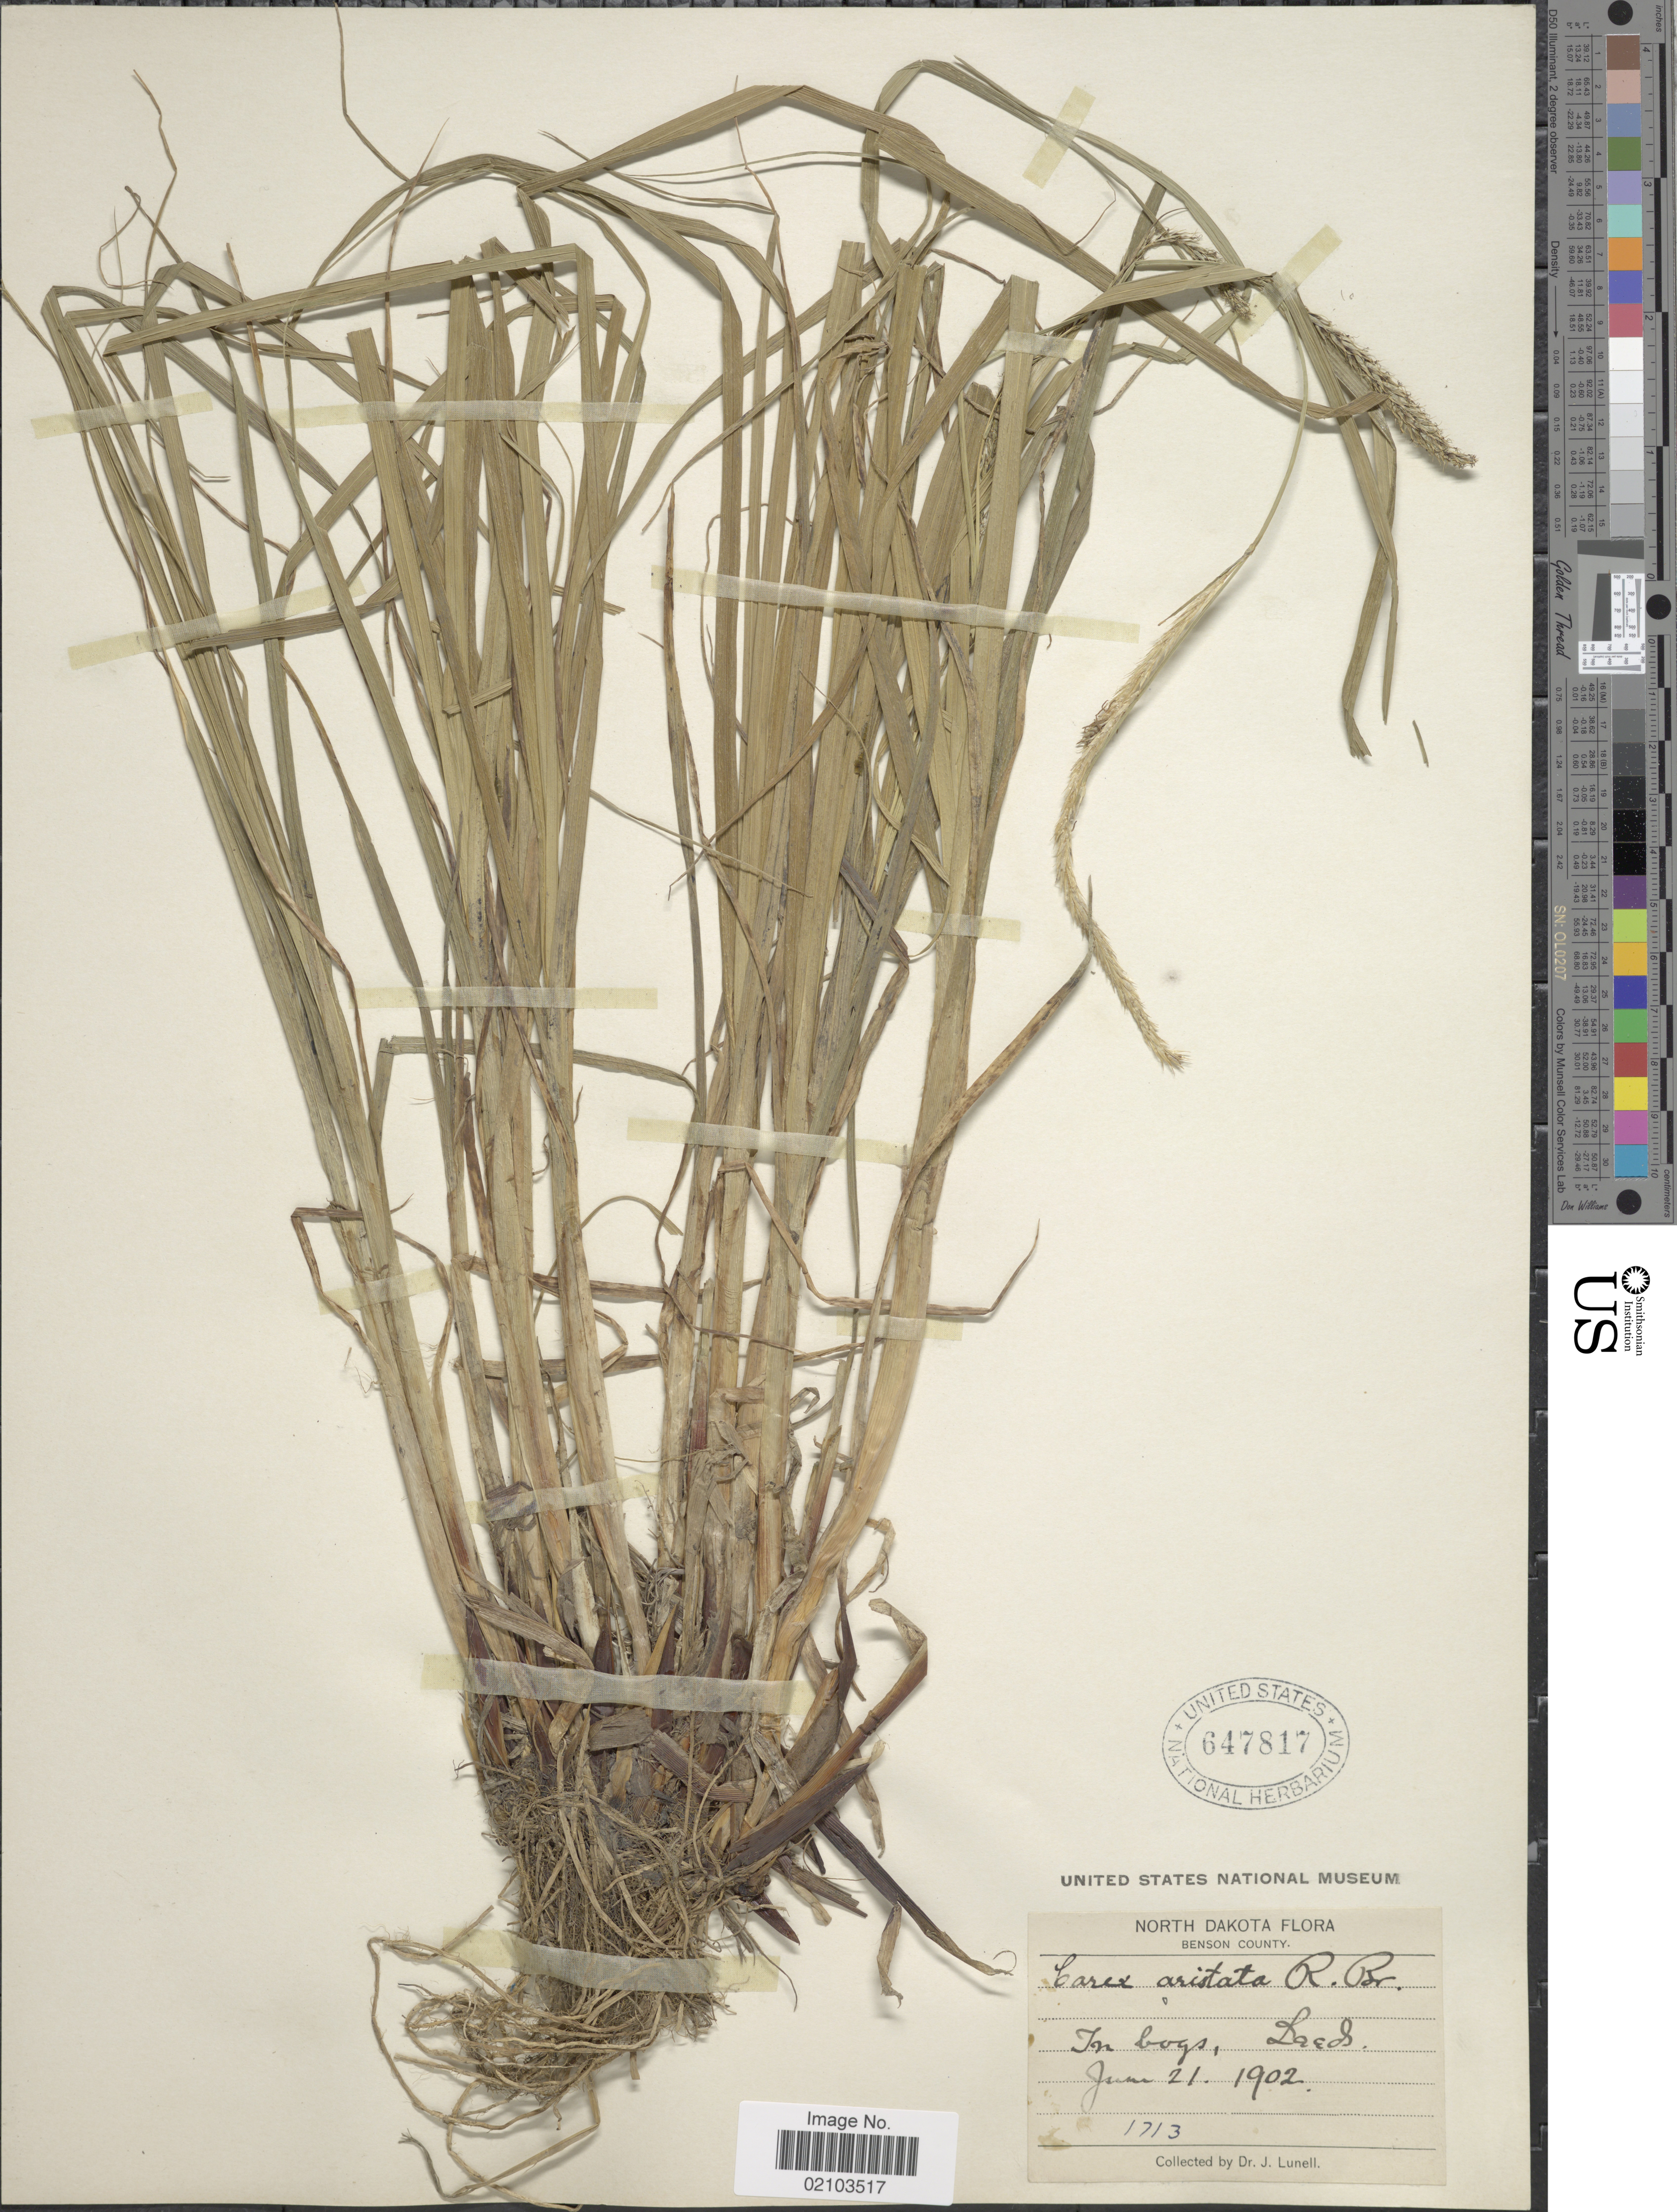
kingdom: Plantae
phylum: Tracheophyta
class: Liliopsida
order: Poales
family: Cyperaceae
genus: Carex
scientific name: Carex atherodes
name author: Spreng.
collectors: J. Lunell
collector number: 1713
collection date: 1902-06-21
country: United States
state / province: North Dakota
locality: In bogs, Leeds, Benson County.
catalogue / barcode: US 647817